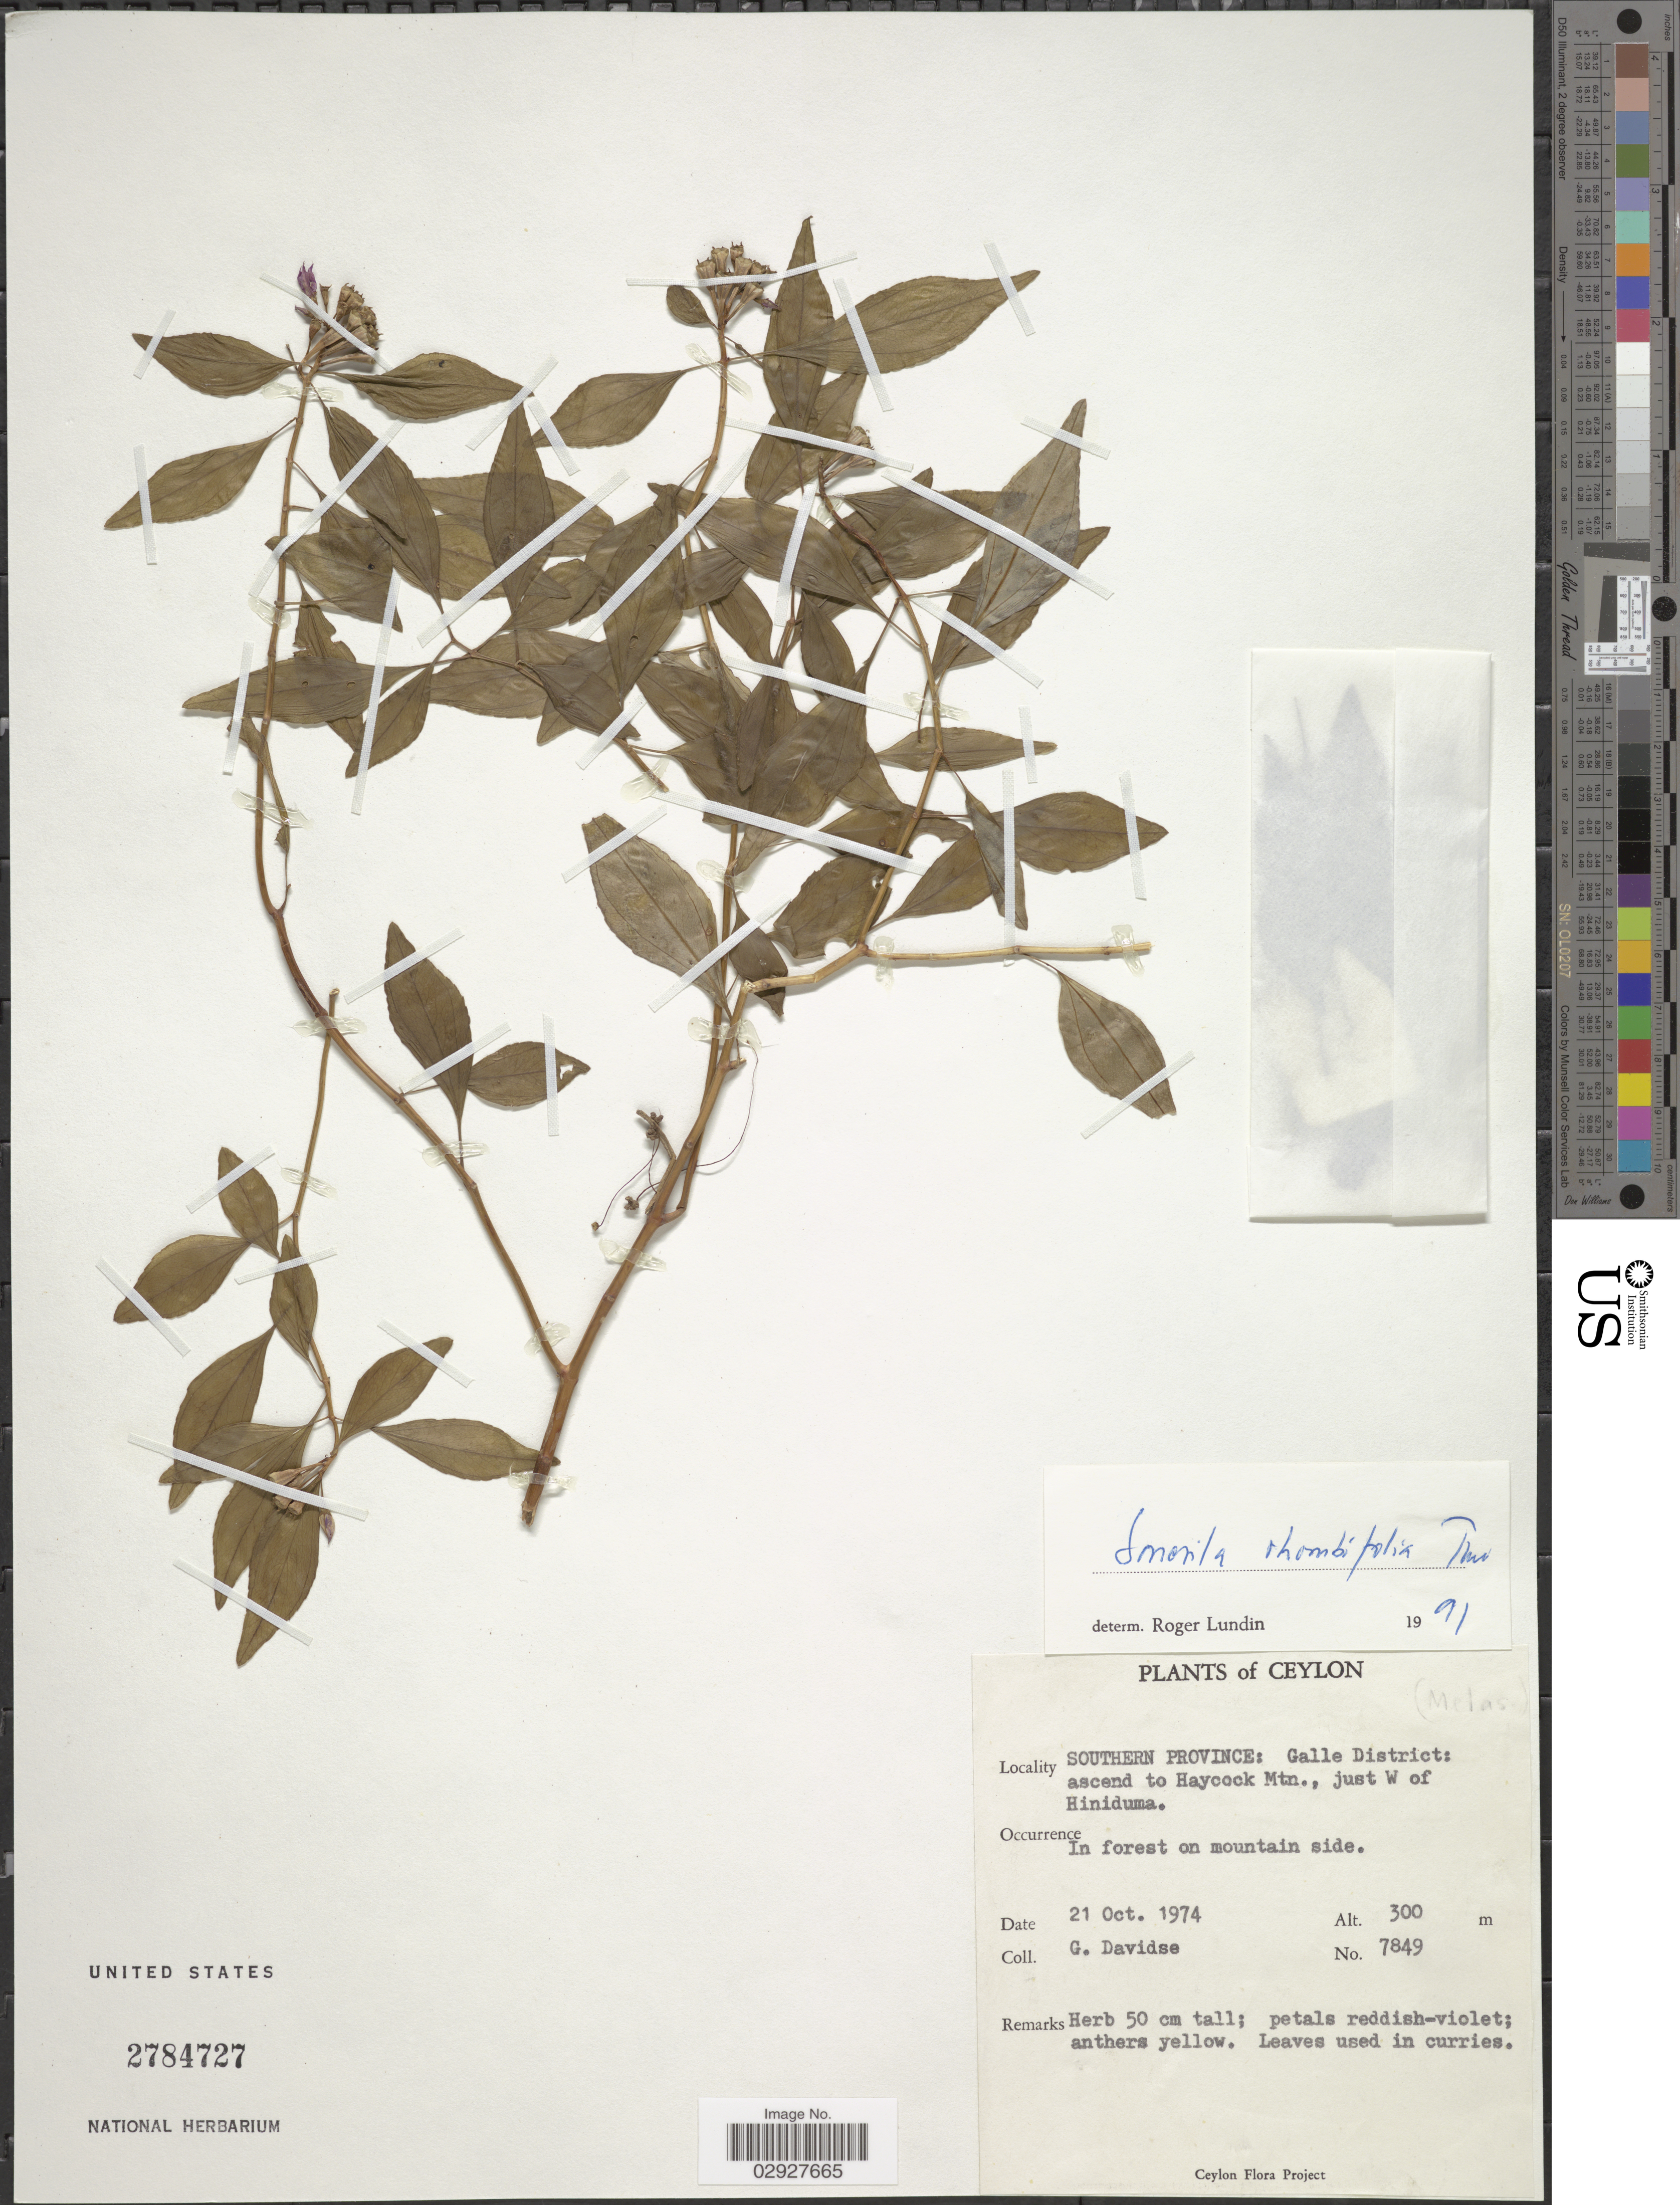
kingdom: Plantae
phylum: Tracheophyta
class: Magnoliopsida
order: Myrtales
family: Melastomataceae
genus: Sonerila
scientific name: Sonerila rhombifolia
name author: Thwaites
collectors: G. Davidse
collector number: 7849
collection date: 1974-10-21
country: Sri Lanka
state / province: Southern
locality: Ceylon. Galle District: ascend to Haycock Mtn., just W of Hiniduma.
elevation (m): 300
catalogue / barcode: US 2784727